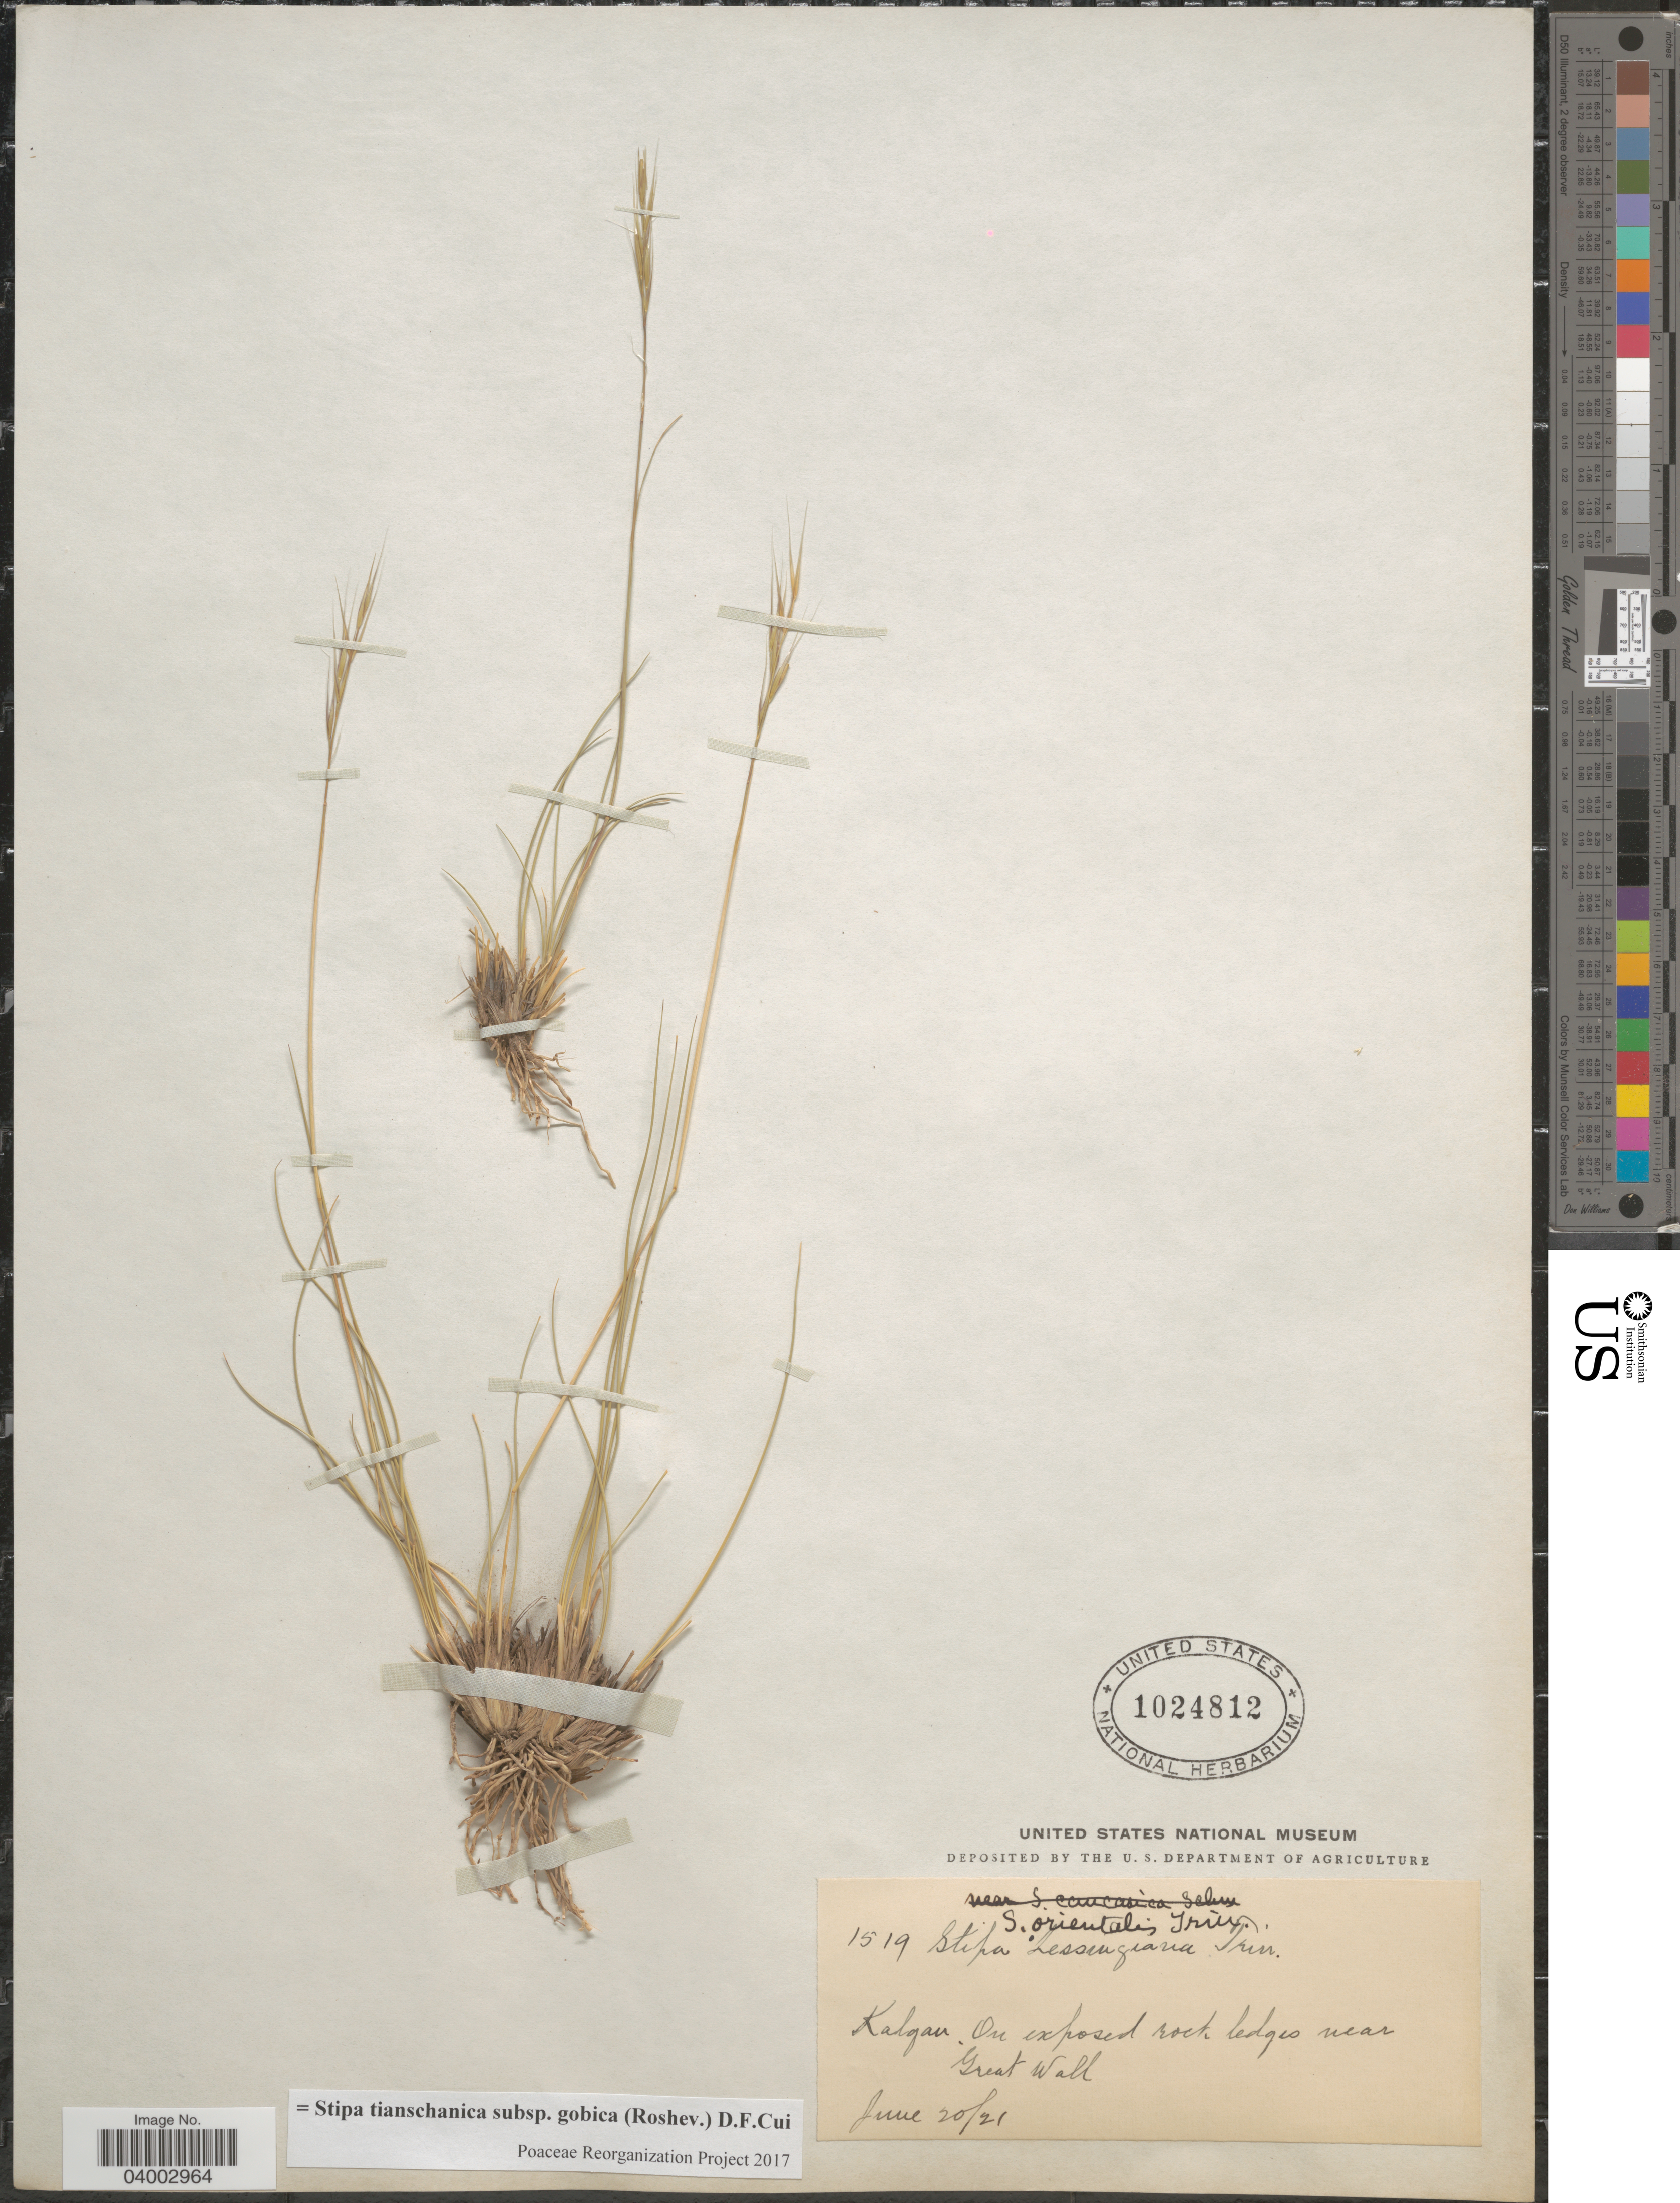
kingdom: Plantae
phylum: Tracheophyta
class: Liliopsida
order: Poales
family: Poaceae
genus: Stipa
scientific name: Stipa tianschanica subsp. gobica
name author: (Roshev.) Cui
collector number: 1519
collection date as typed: Transcribed d/m/y: 20/6/21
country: China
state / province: Hebei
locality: Kalgan. Ledges near Great Wall.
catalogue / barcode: US 1024812